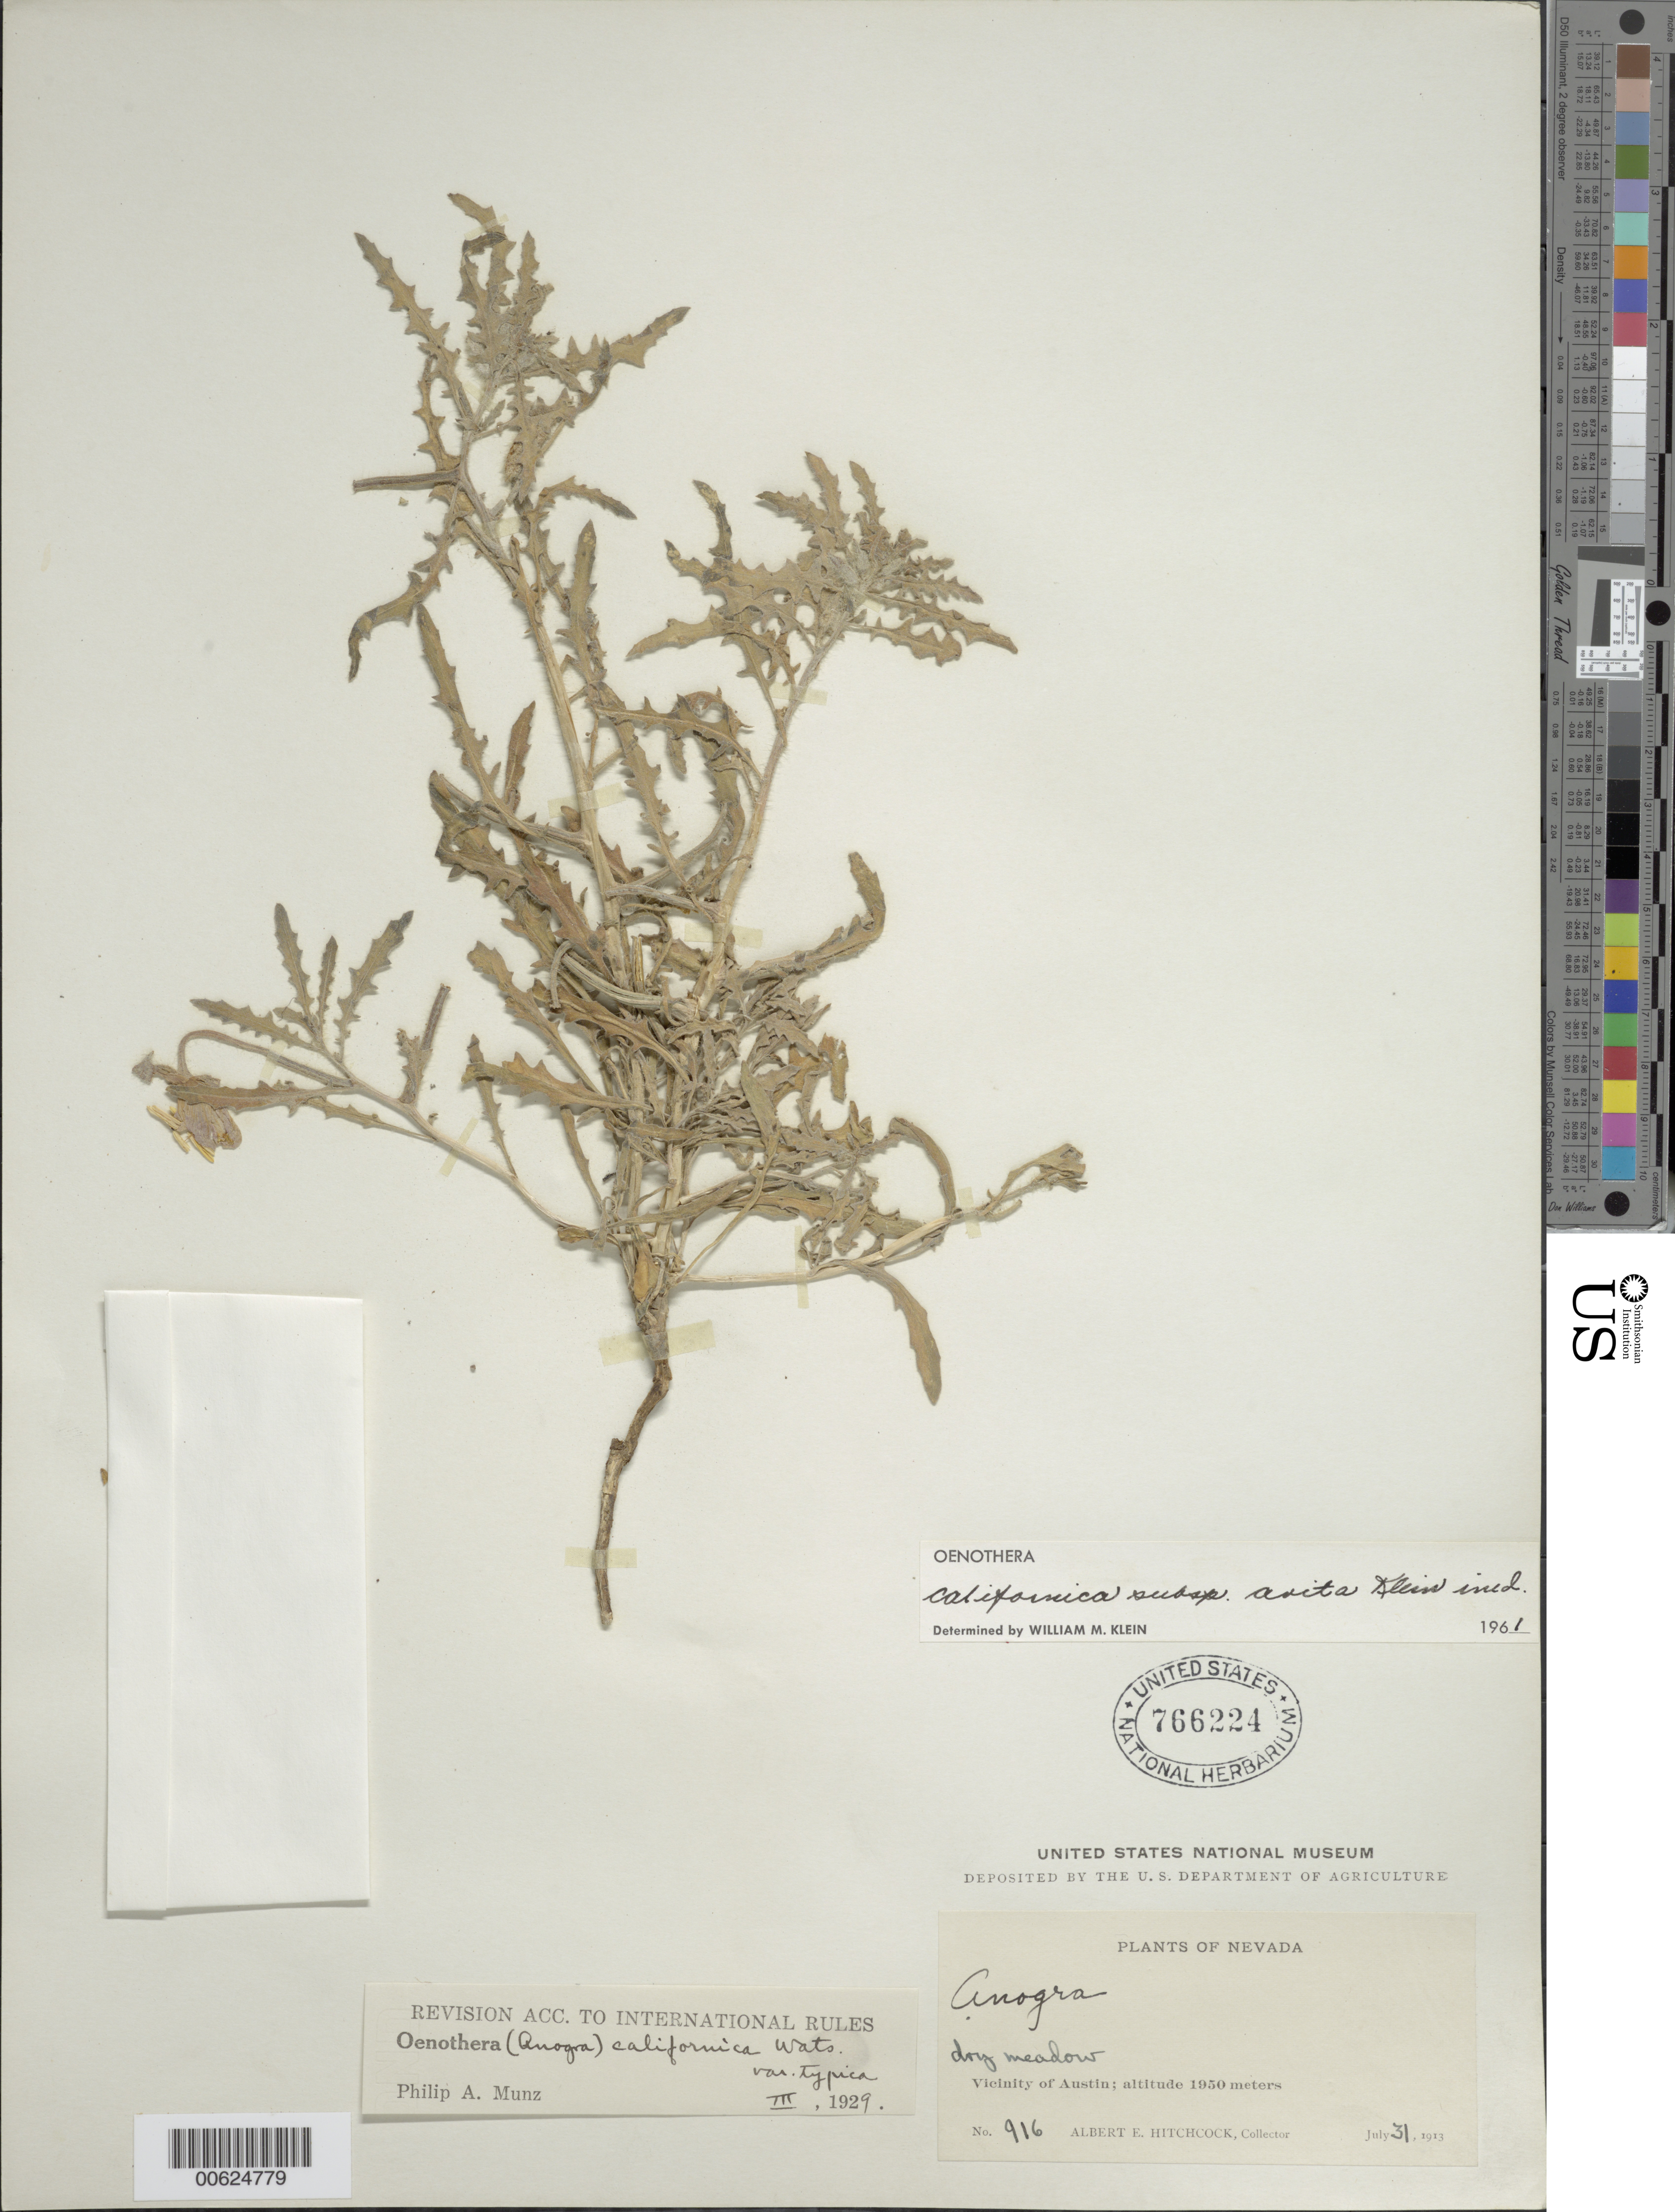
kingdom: Plantae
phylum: Tracheophyta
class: Magnoliopsida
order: Myrtales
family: Onagraceae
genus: Oenothera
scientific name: Oenothera avita subsp. avita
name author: (W.M. Klein) W.M. Klein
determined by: Wagner, W. L., (BOT), Smithsonian Institution - National Museum of Natural History (UNITED STATES)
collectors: A. S. Hitchcock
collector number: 916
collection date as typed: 31 Jul 1913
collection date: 1913-07-31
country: United States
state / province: Nevada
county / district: Lander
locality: Austin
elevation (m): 1950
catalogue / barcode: US 766224